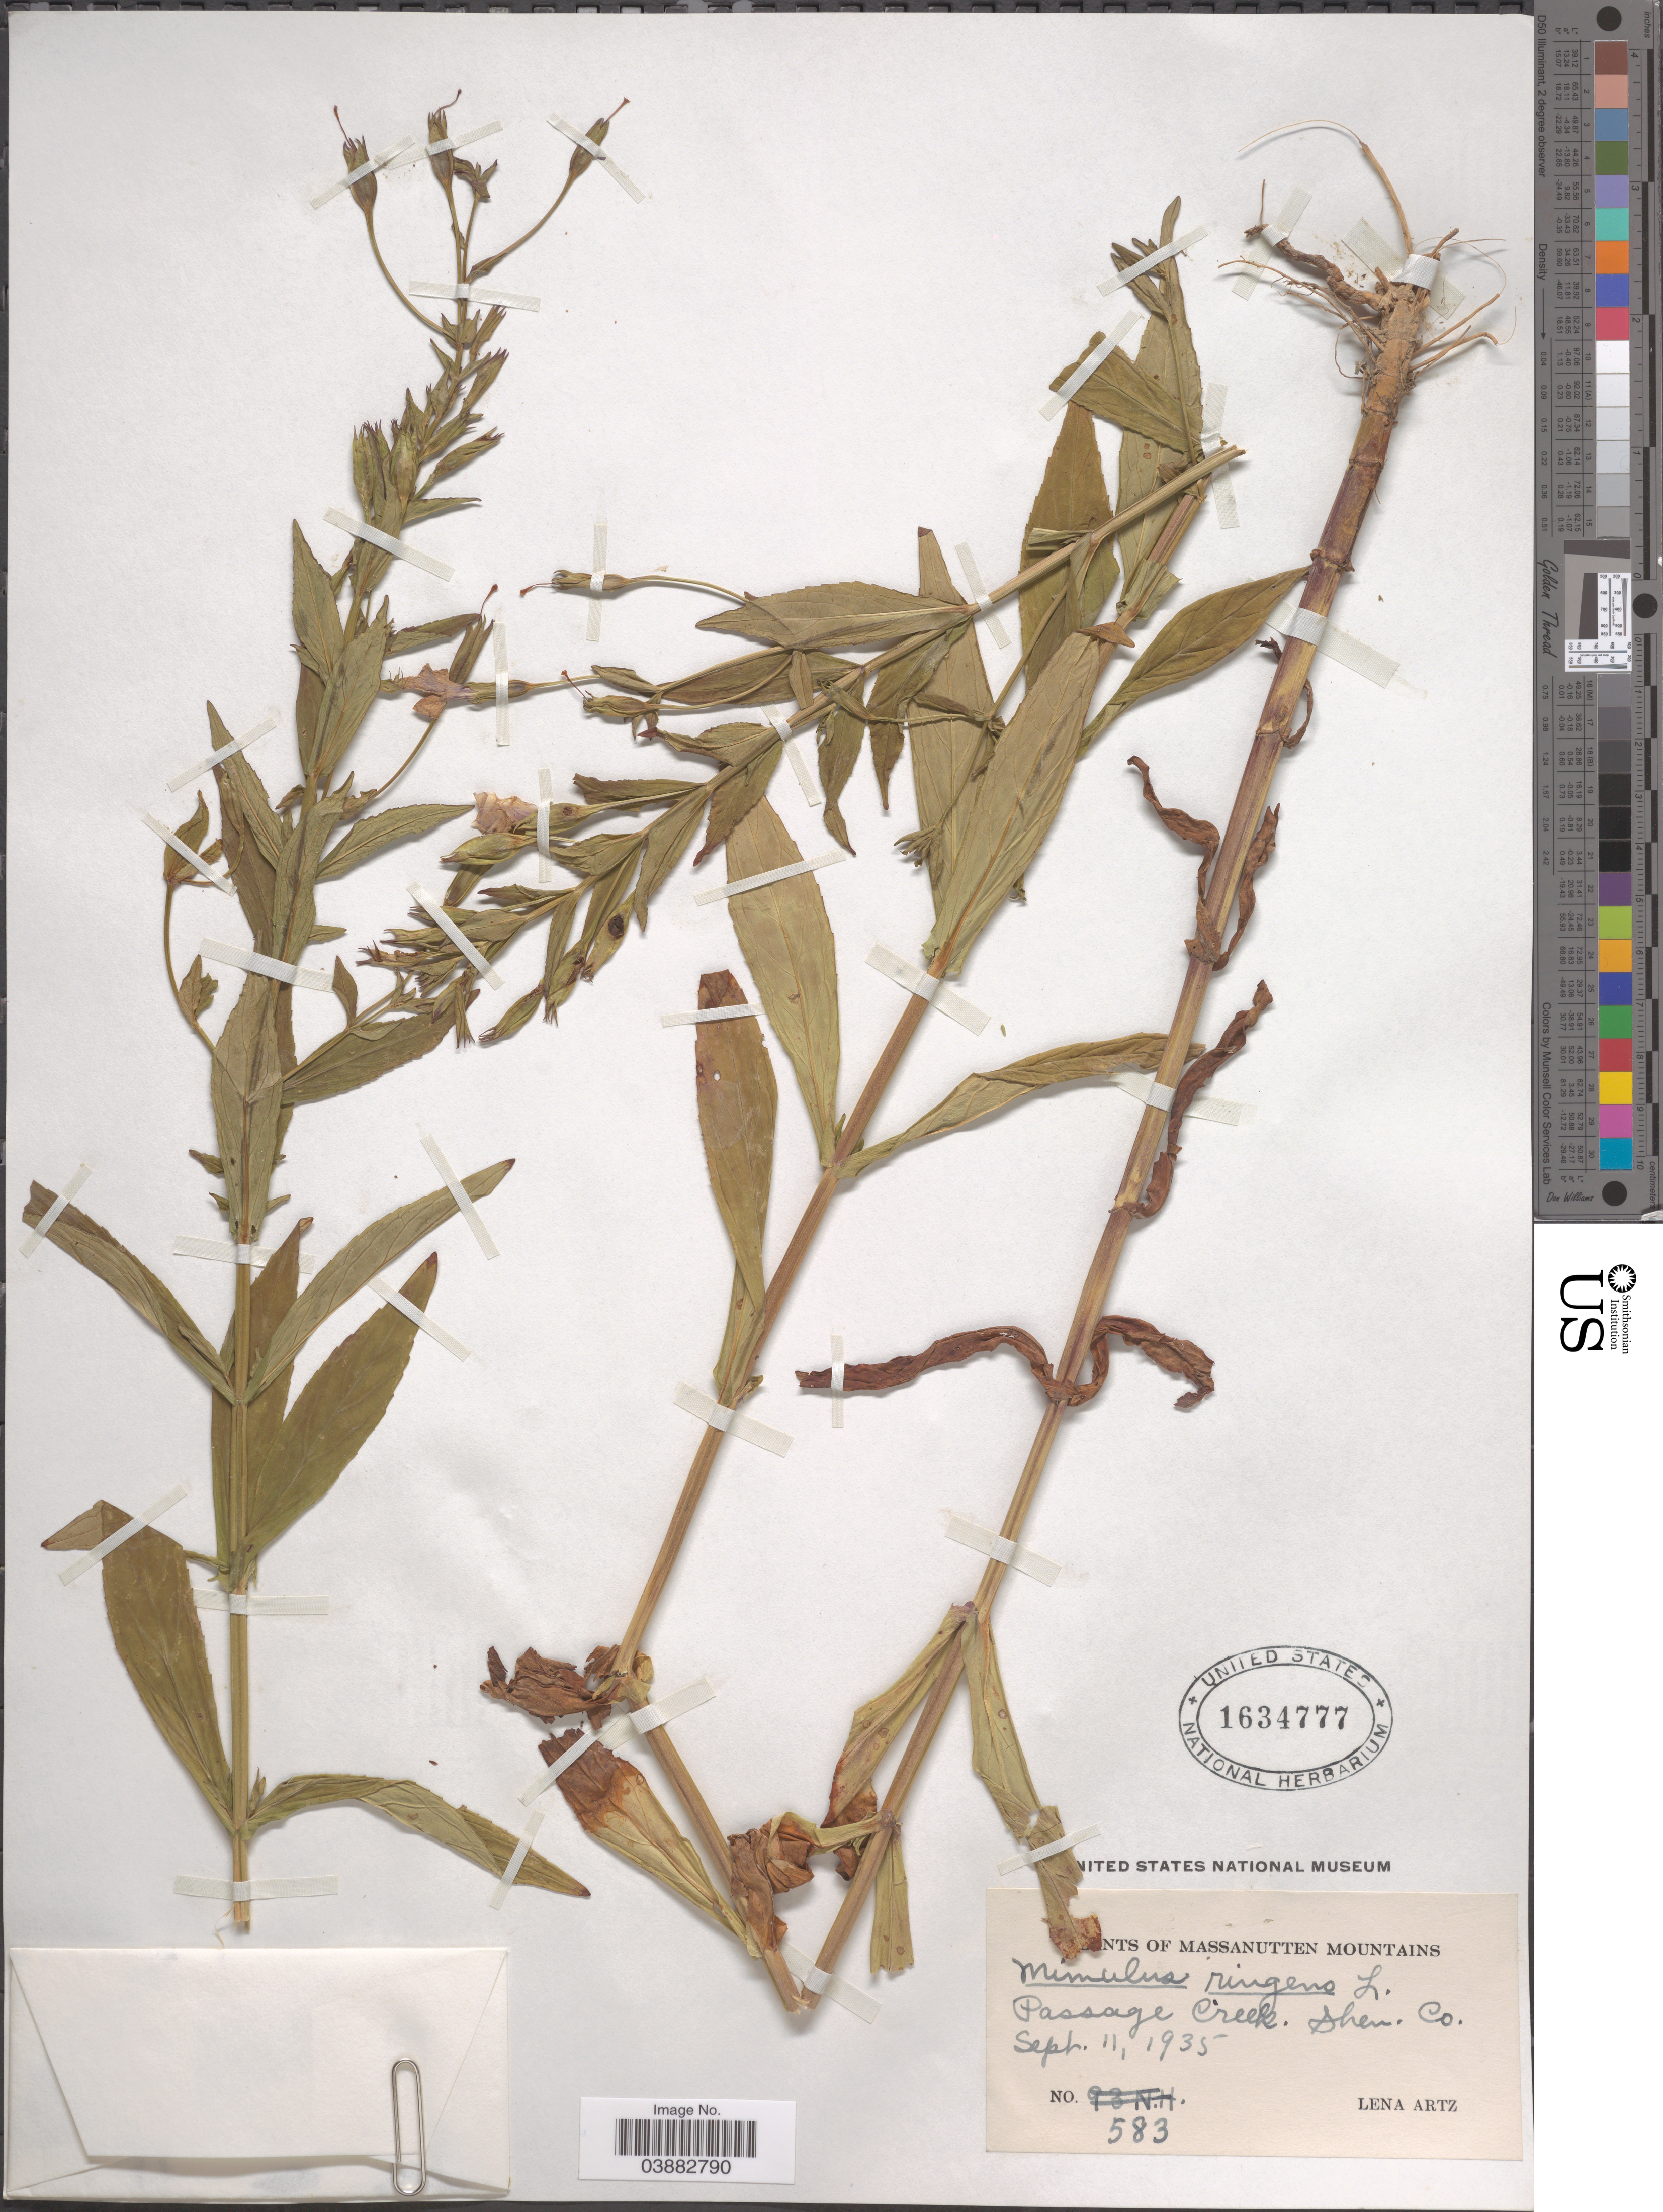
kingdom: Plantae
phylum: Tracheophyta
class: Magnoliopsida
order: Lamiales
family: Phrymaceae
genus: Mimulus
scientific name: Mimulus ringens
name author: L.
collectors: L. Artz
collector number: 583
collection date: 1935-09-11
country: United States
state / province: Virginia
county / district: Shenandoah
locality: Massanutten Mountains. Passage Creek. Shen. Co.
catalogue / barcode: US 1634777